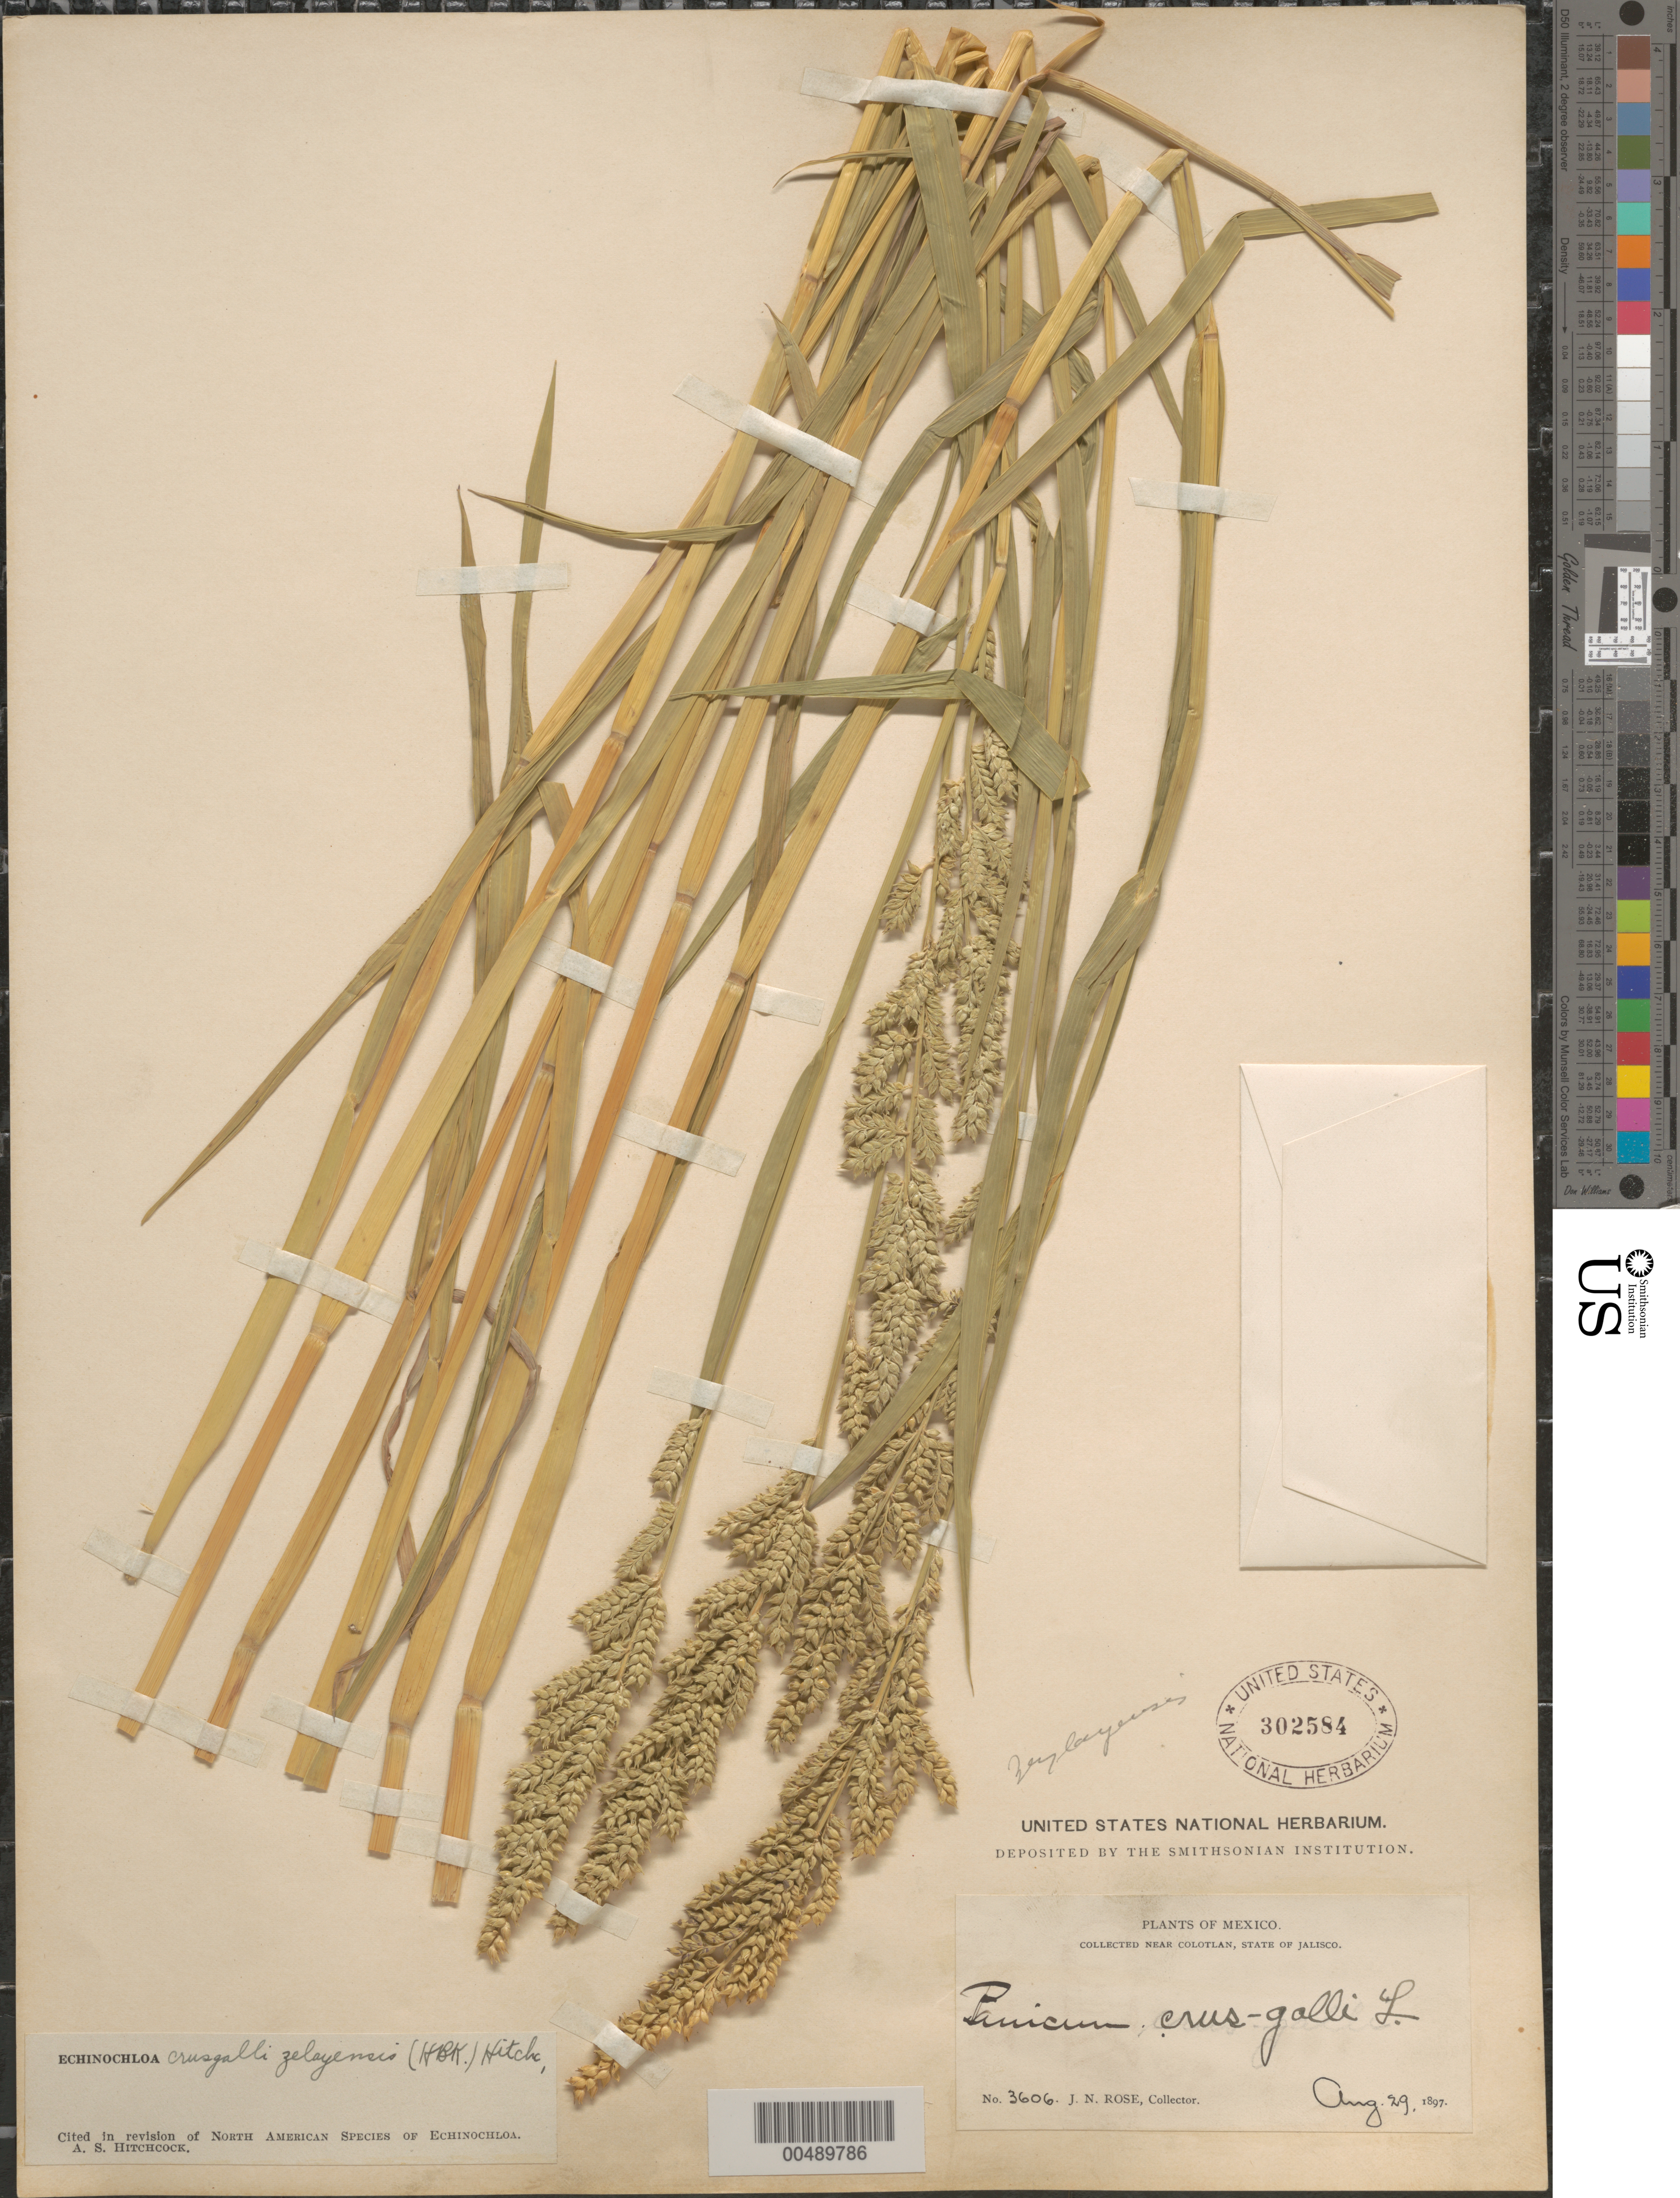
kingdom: Plantae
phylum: Tracheophyta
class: Liliopsida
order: Poales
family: Poaceae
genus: Echinochloa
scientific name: Echinochloa crus-galli var. zelayensis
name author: (Kunth) Hitchc.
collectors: J. N. Rose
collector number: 3606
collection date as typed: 29 Aug 1897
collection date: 1897-08-29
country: Mexico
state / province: Jalisco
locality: Colotlan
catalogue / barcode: US 302584